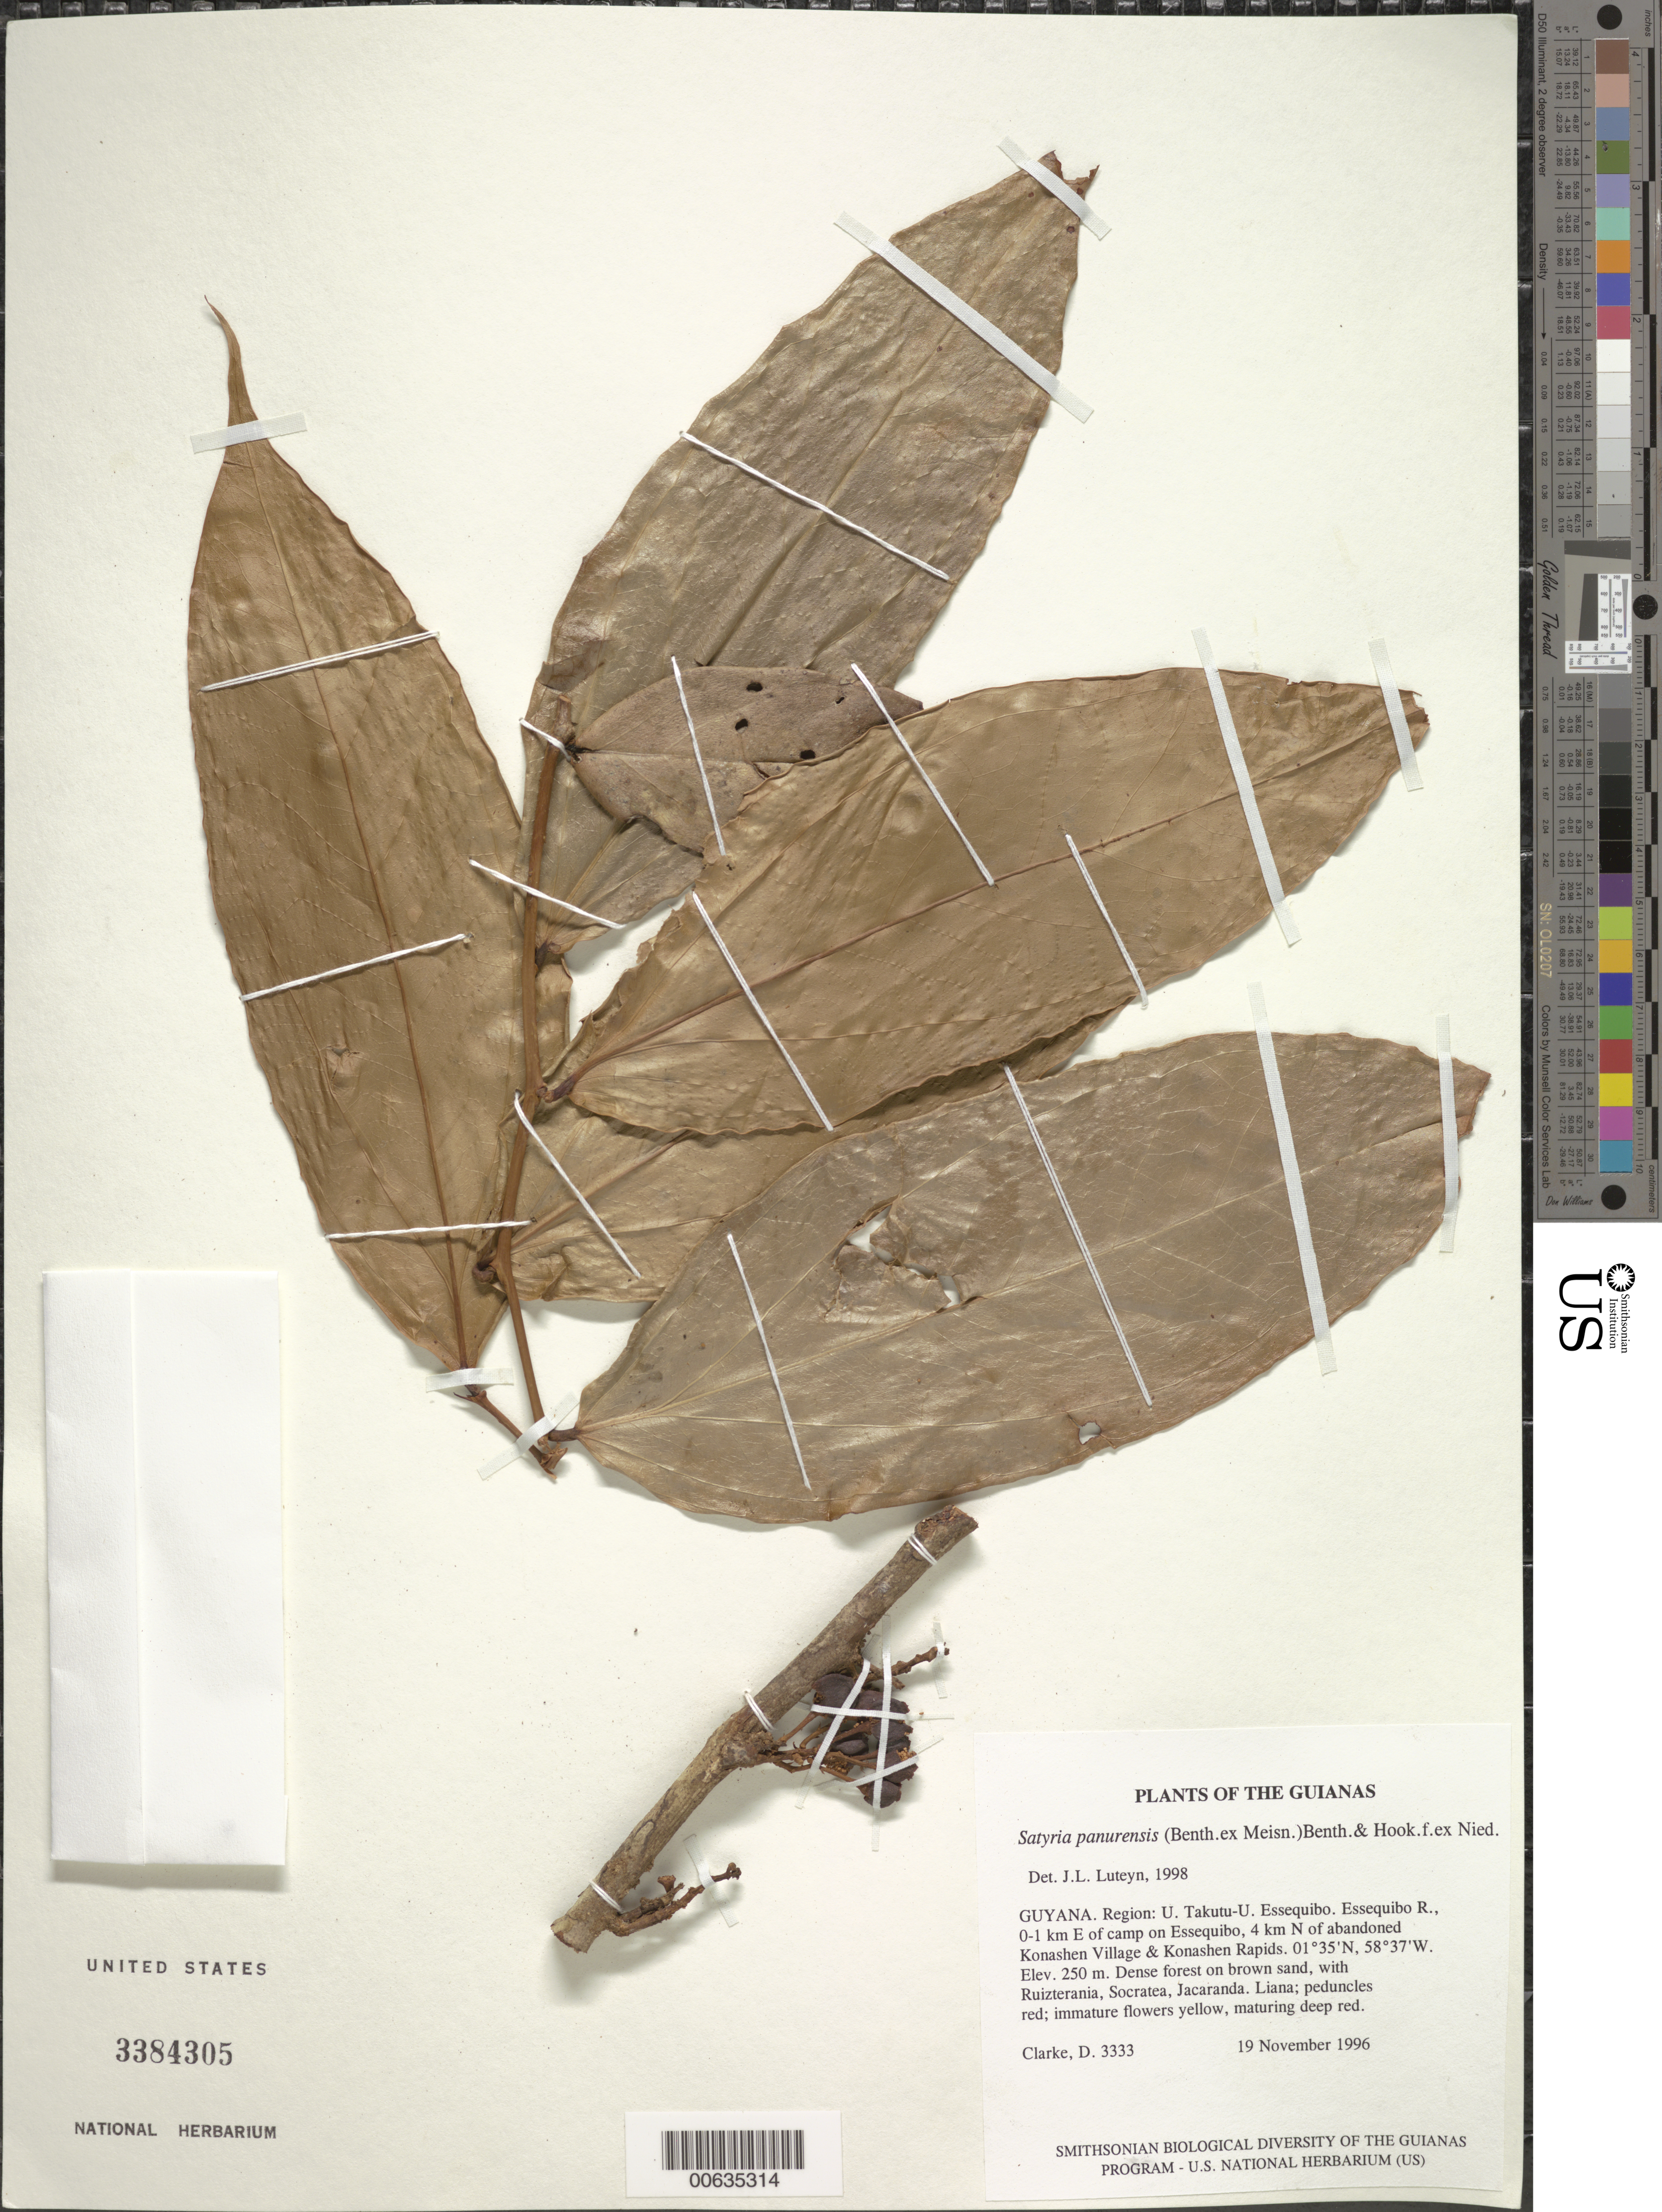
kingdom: Plantae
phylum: Tracheophyta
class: Magnoliopsida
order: Ericales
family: Ericaceae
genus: Satyria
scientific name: Satyria panurensis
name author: (Benth. ex Meisn.) Benth. & Hook. f. ex Nied.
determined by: Luteyn, J. L.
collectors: H. D. Clarke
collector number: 3333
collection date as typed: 19 November 1996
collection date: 1996-11-19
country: Guyana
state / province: U. Takutu-U. Essequibo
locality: Essequibo R., 0-1 km E of camp on Essequibo, 4 km N of abandoned Konashen Village & Konashen Rapids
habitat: Dense forest on brown sand, with Ruizterania, Socratea, Jacaranda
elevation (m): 250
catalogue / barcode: US 3384305